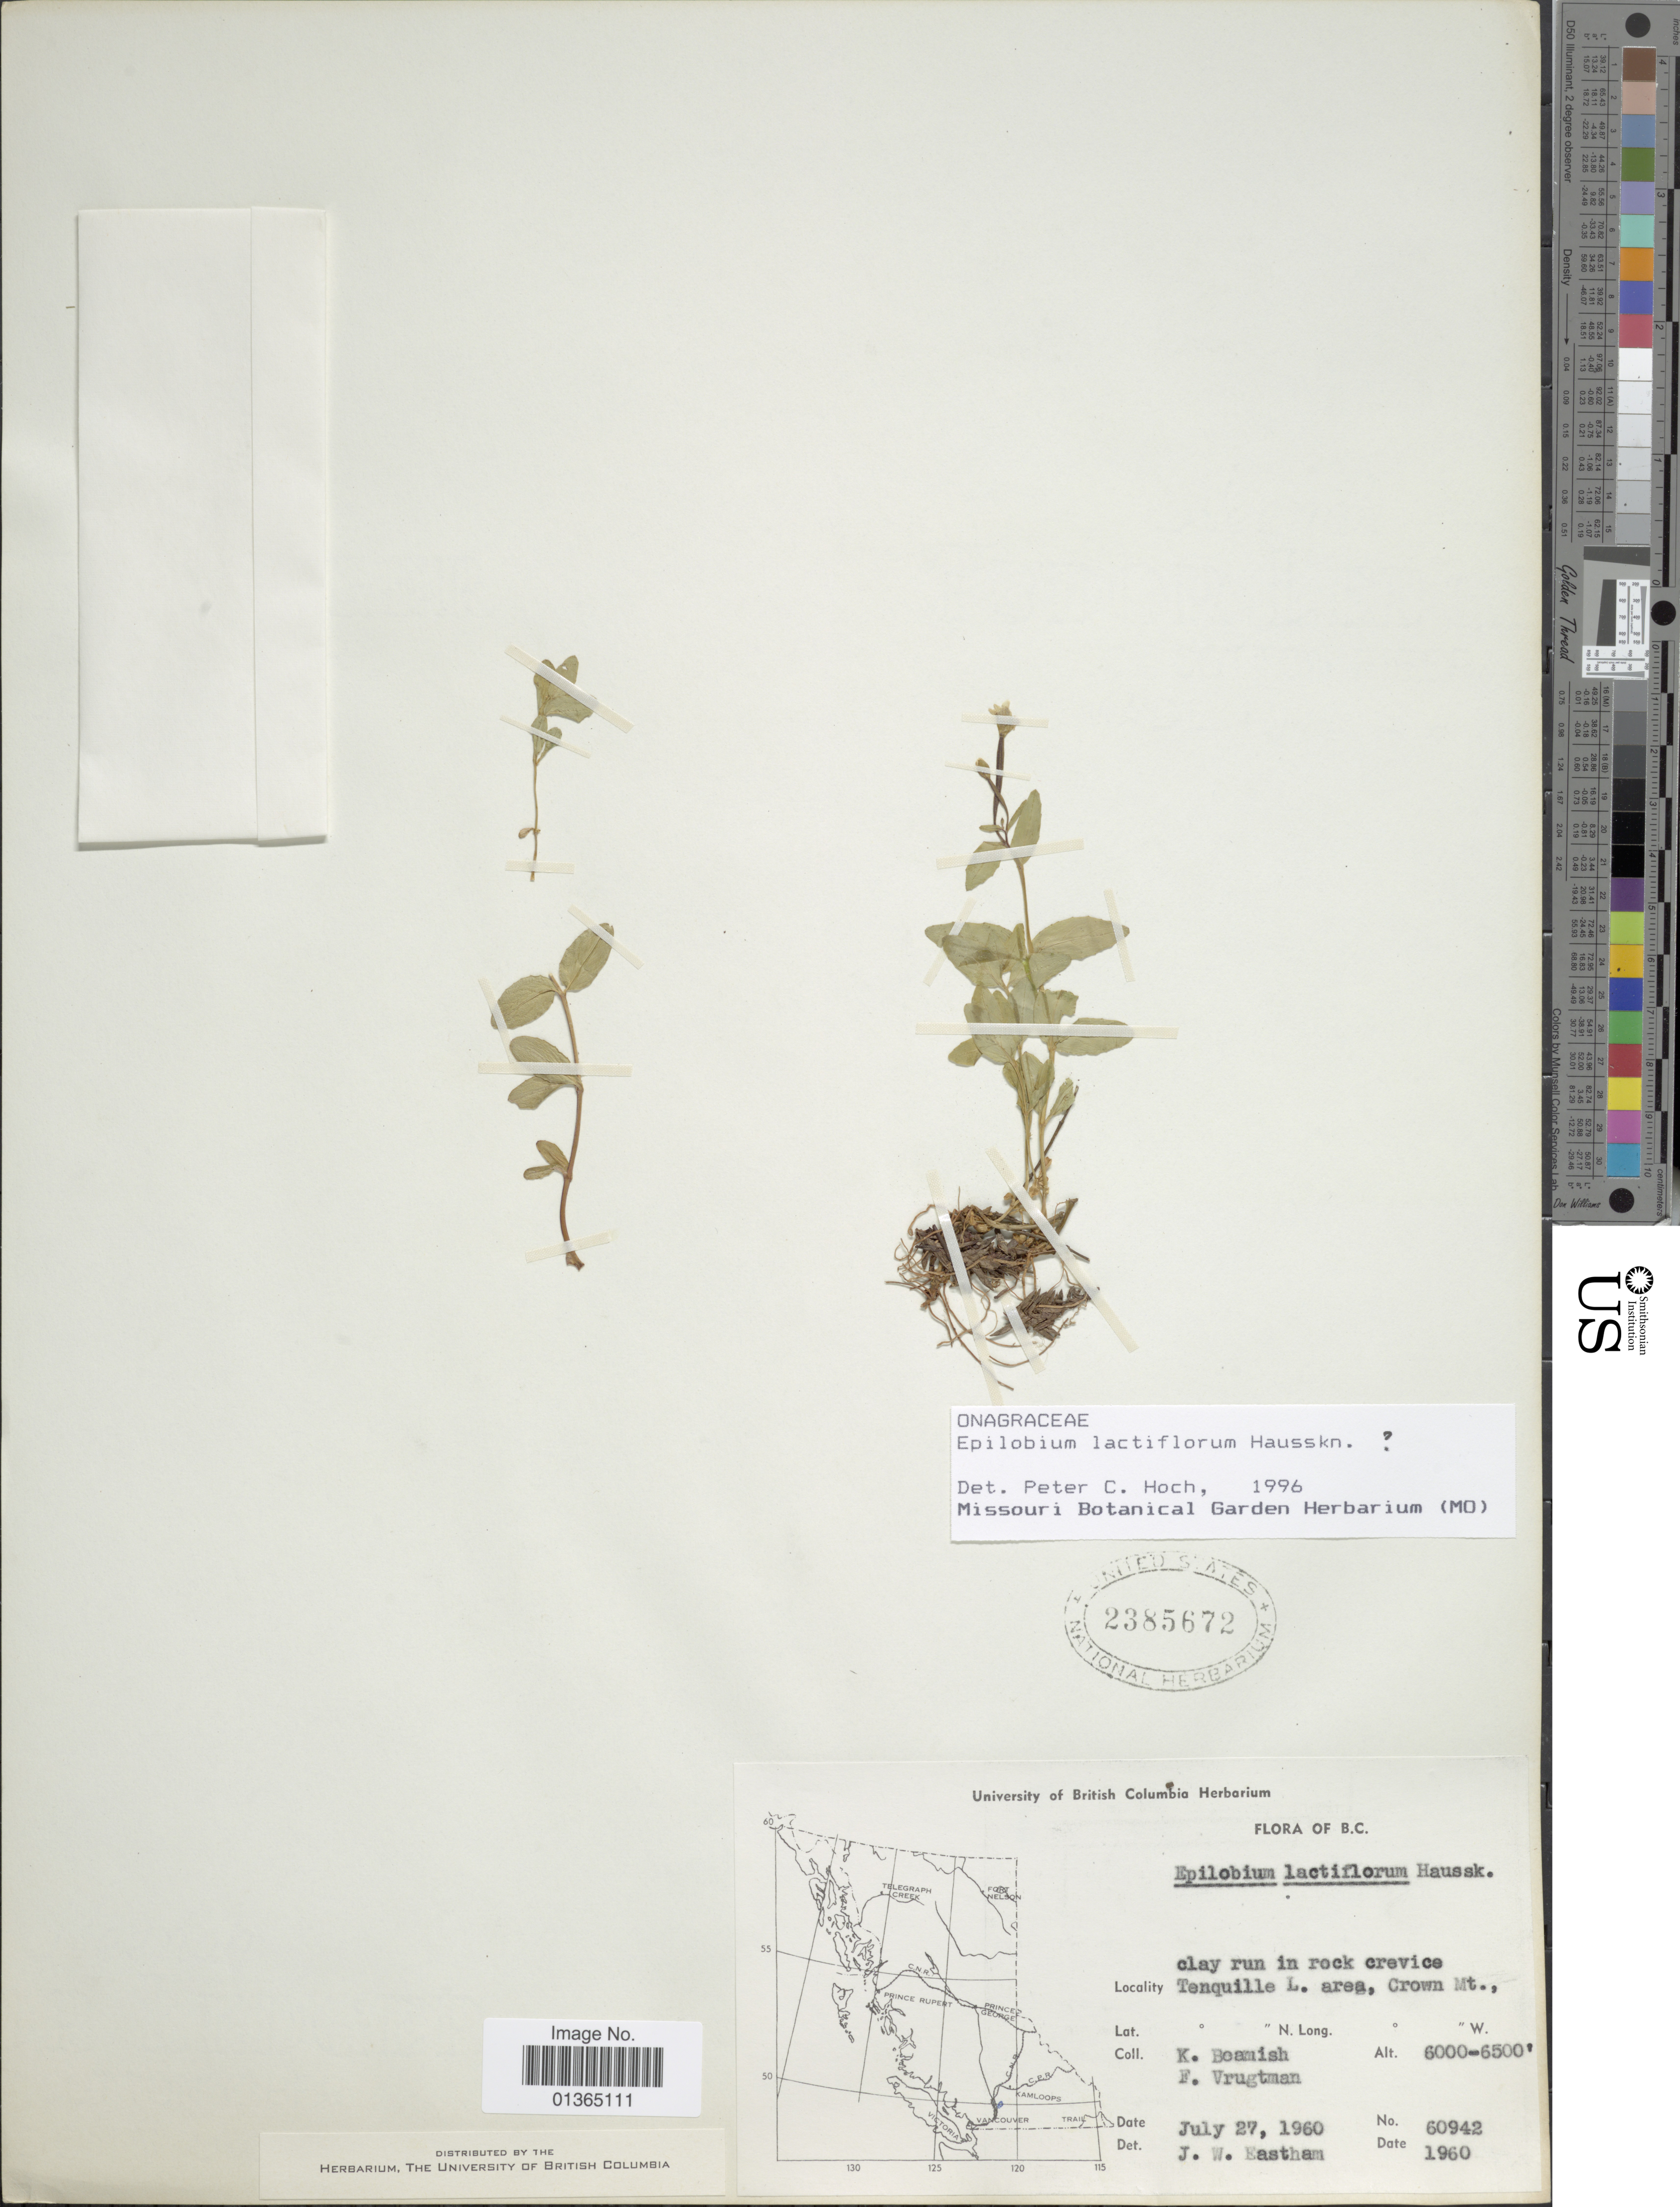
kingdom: Plantae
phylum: Tracheophyta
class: Magnoliopsida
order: Myrtales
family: Onagraceae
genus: Epilobium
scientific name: Epilobium lactiflorum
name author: Hausskn.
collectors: K. Beamish & F. Vrugtman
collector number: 60942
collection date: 1960-07-27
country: Canada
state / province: British Columbia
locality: Tenquille L. area, Crown Mt.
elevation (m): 1829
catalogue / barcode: US 2385672